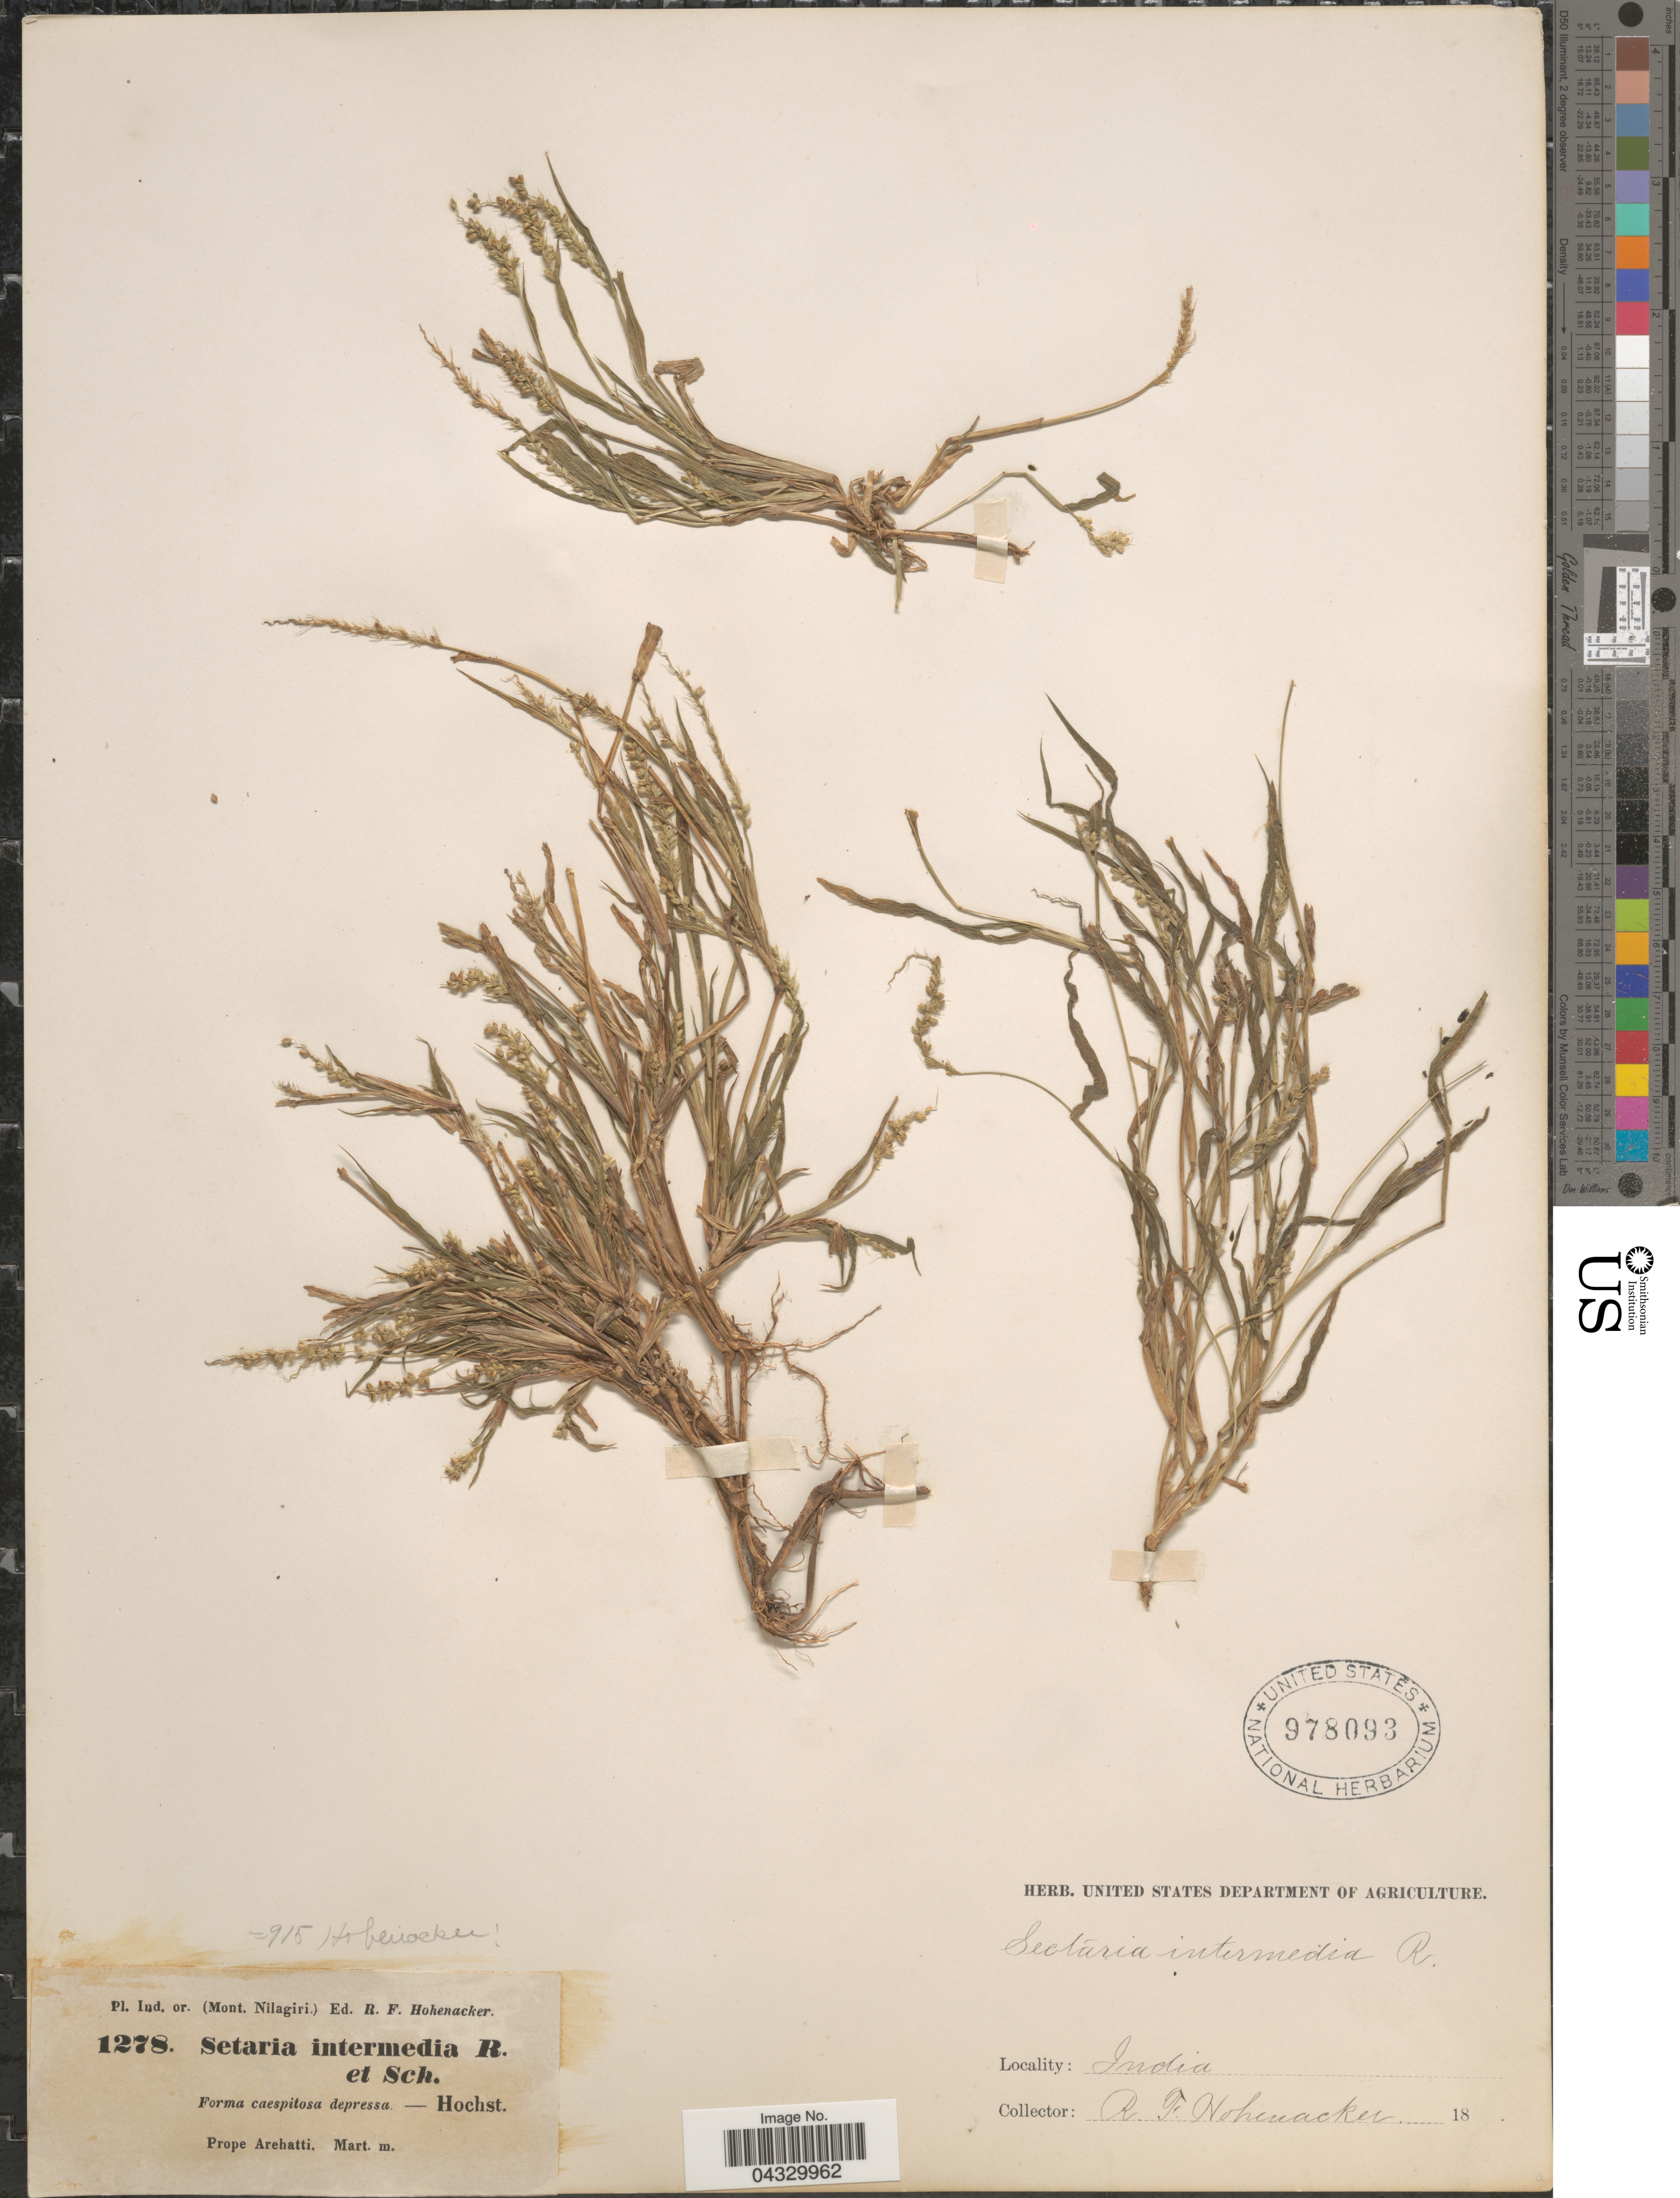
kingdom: Plantae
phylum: Tracheophyta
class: Liliopsida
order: Poales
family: Poaceae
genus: Setaria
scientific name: Setaria intermedia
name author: Roem. & Schult.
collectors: R. F. Hohenacker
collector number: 1278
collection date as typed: mart 18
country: India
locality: Ind. or. (Mont. Nilagiri). Prope Arehatti.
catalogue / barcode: US 978093